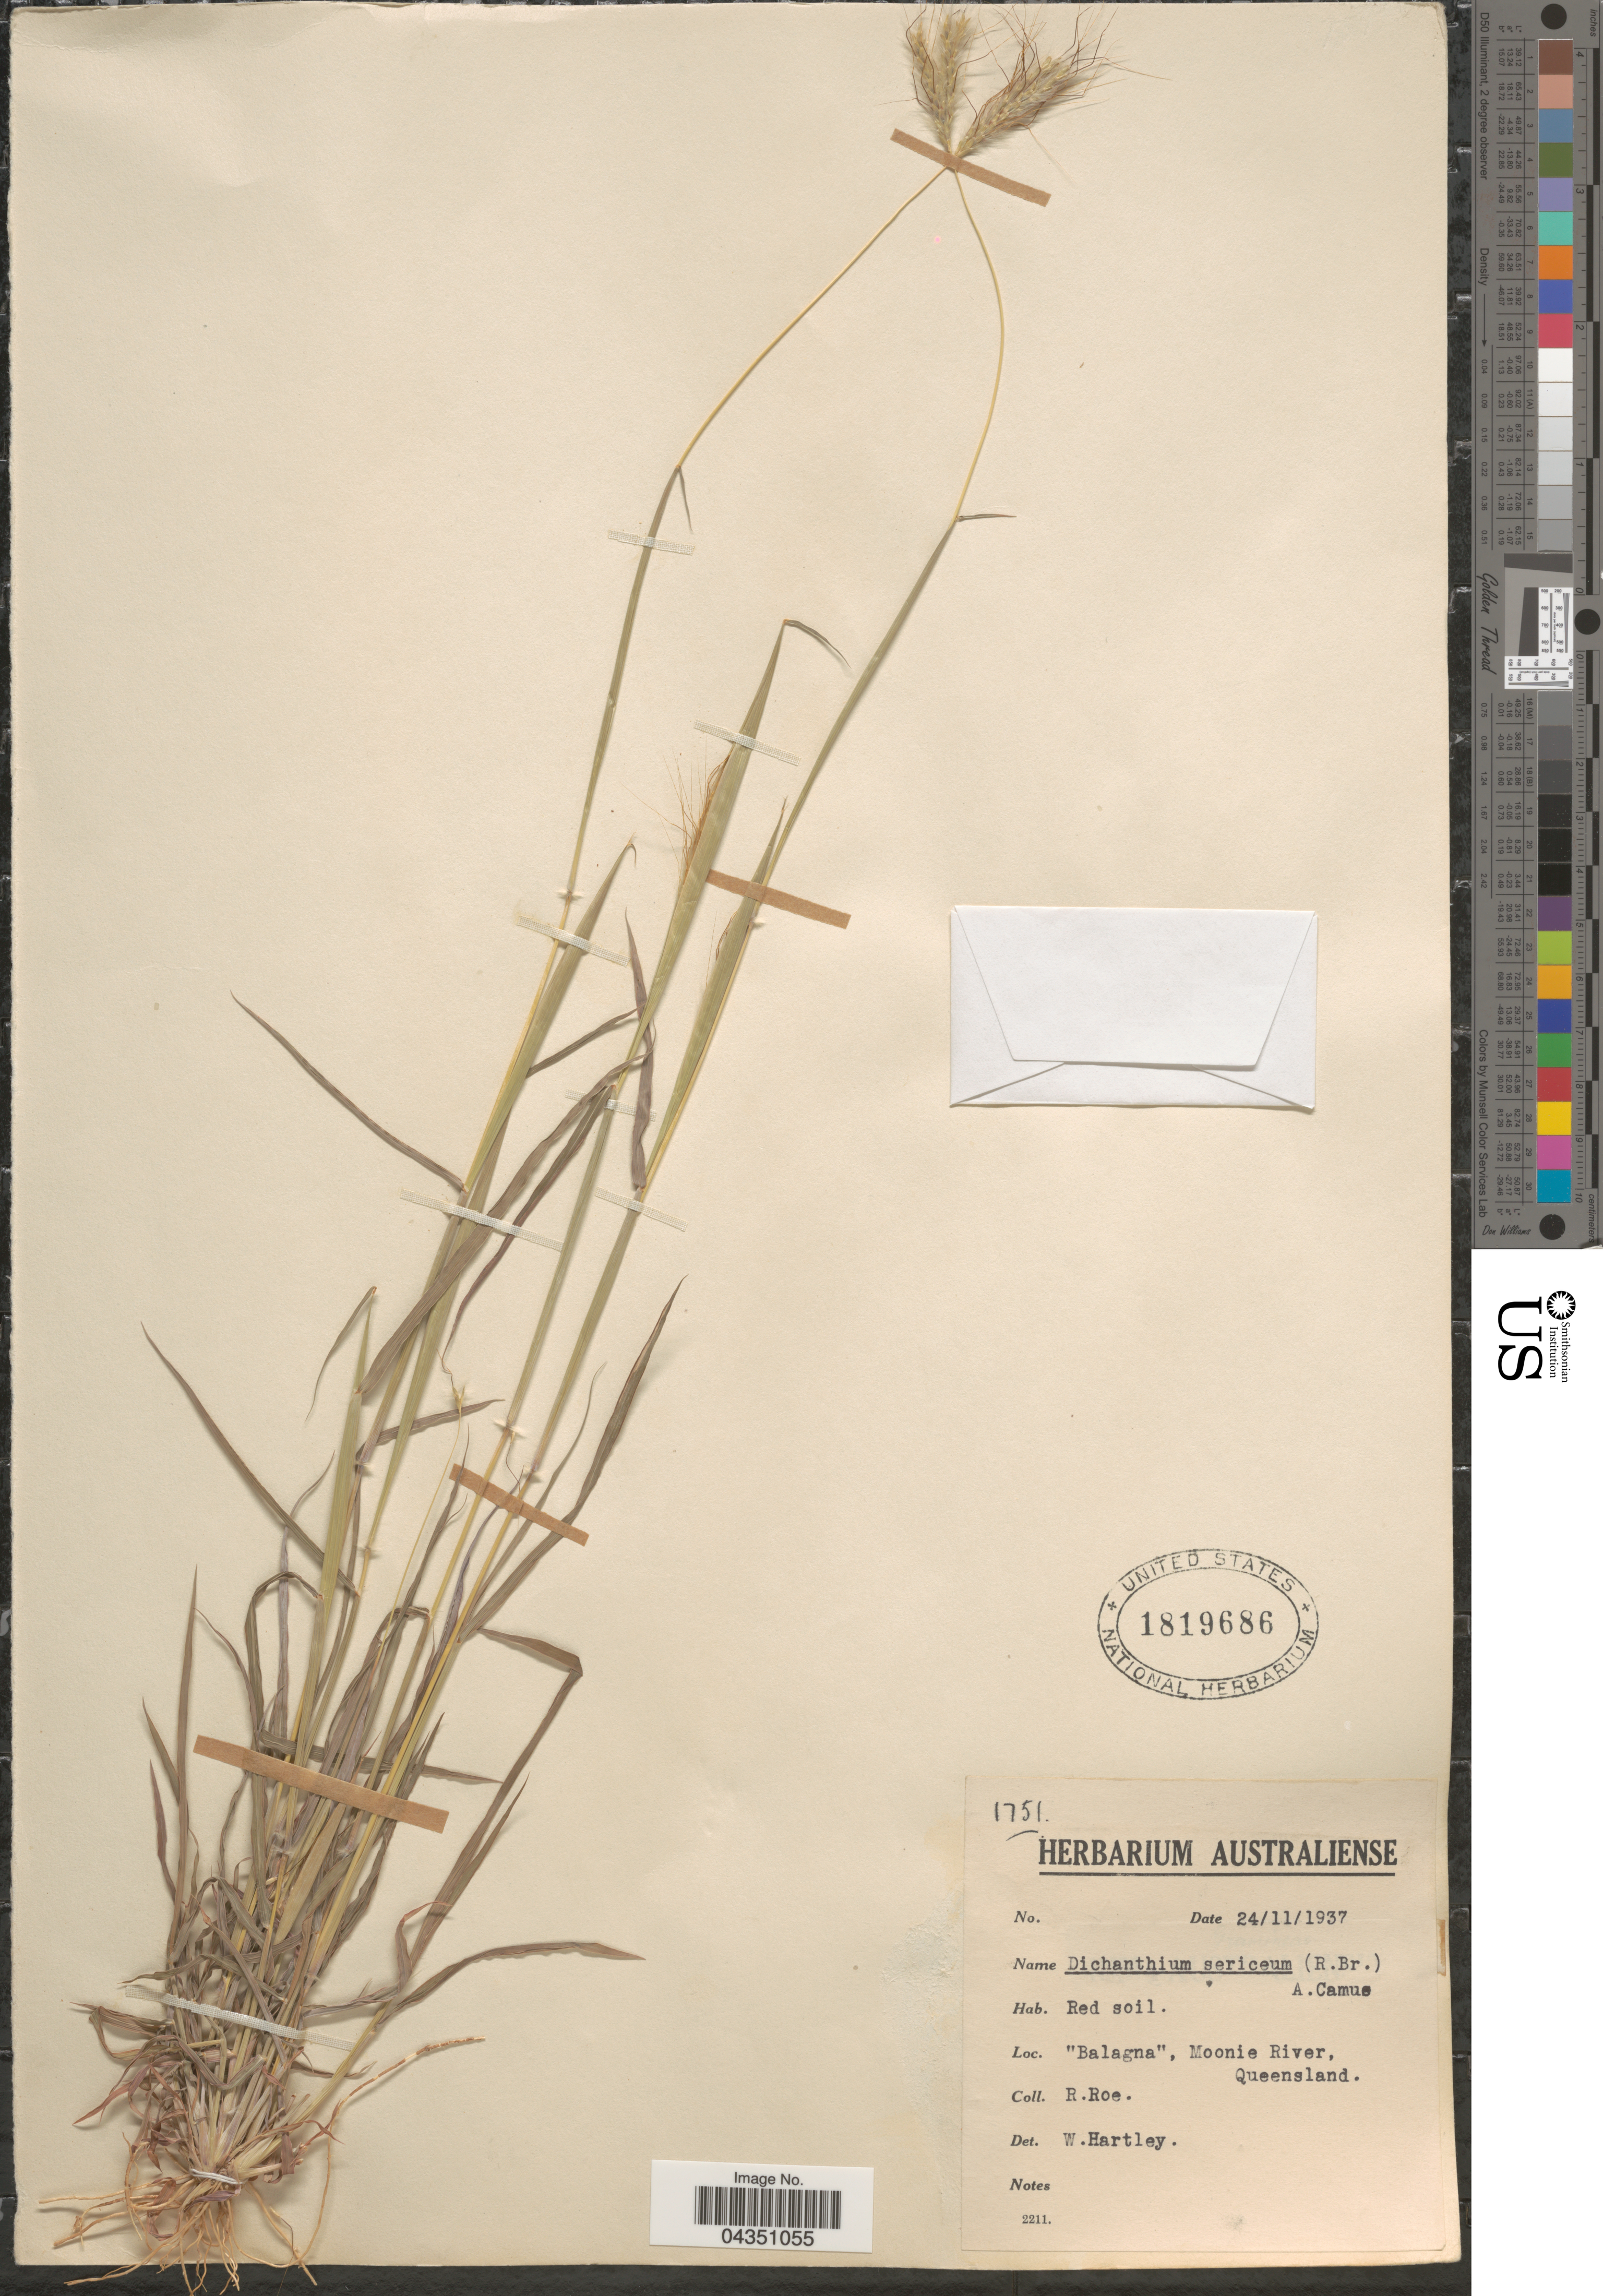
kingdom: Plantae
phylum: Tracheophyta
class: Liliopsida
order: Poales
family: Poaceae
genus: Dichanthium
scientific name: Dichanthium sericeum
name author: (R. Br.) A. Camus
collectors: R. Roe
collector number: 1751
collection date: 1937-11-24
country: Australia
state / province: Queensland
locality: Balagna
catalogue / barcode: US 1819686